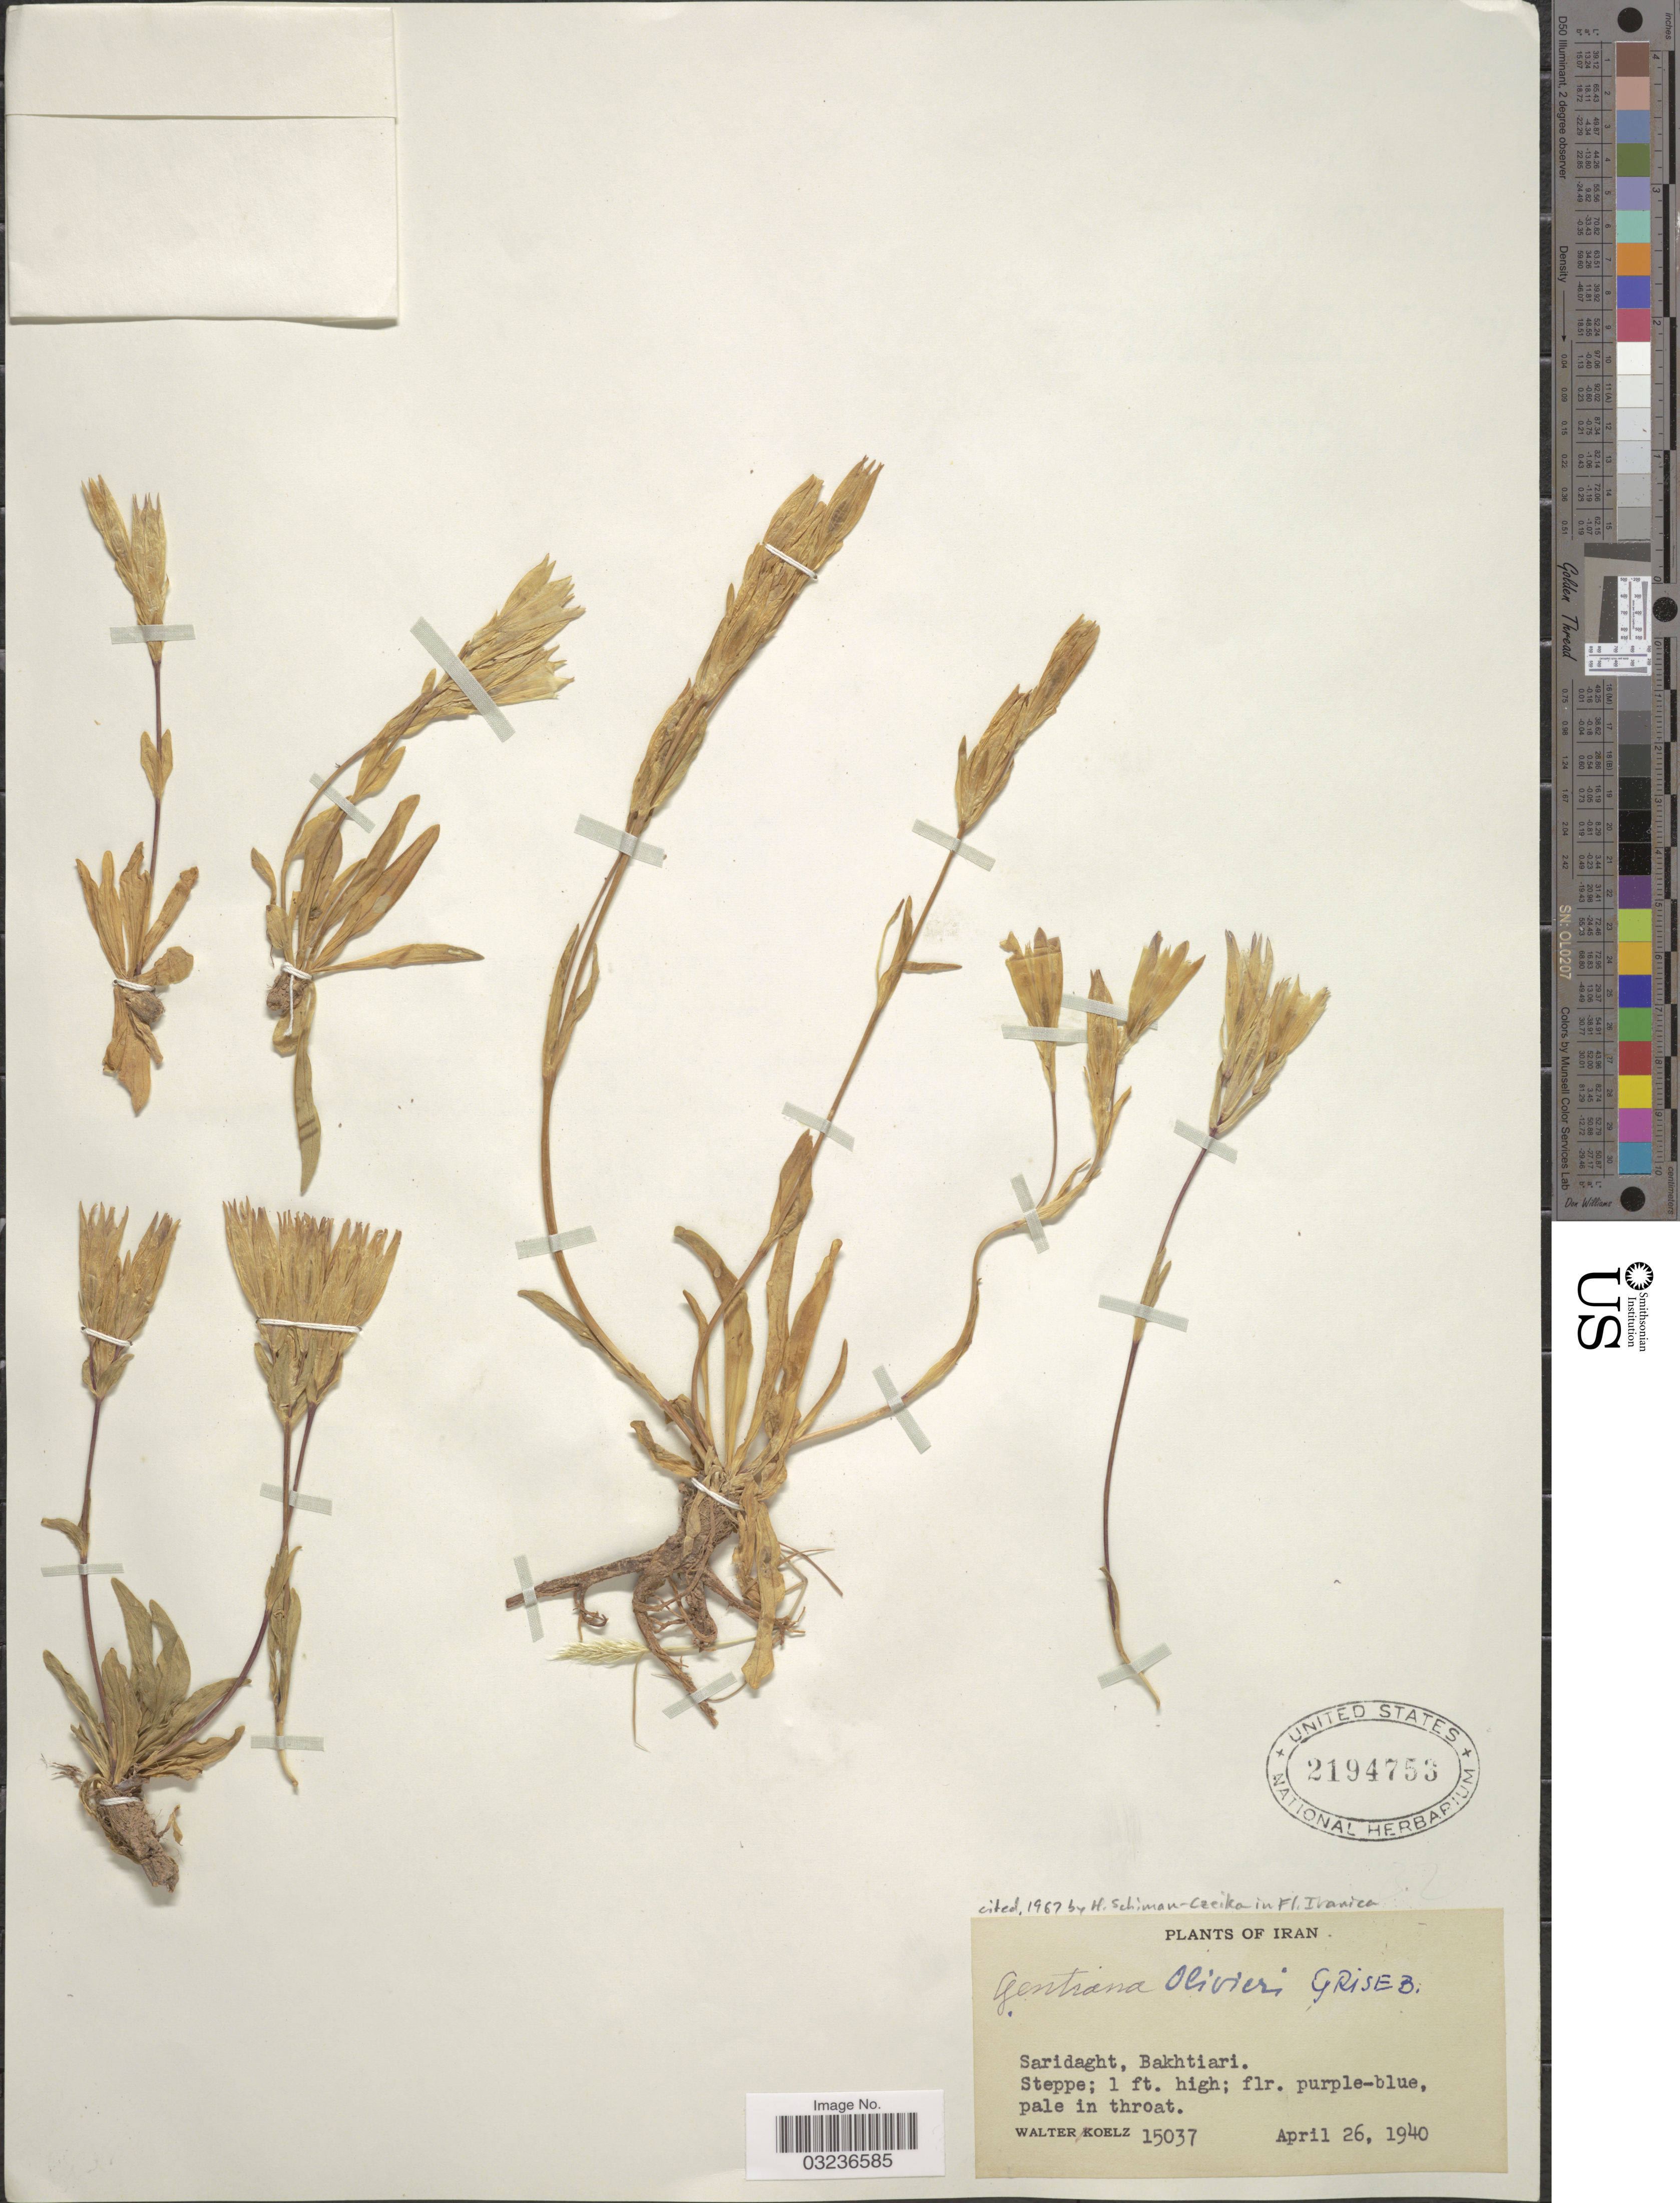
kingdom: Plantae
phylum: Tracheophyta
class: Magnoliopsida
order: Gentianales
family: Gentianaceae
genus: Gentiana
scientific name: Gentiana decumbens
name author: L. f.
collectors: W. N. Koelz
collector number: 15037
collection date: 1940-04-26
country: Iran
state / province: Chahar Mahaal and Bakhtiari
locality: Saridaght, Bakhtiari.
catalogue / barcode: US 2194753